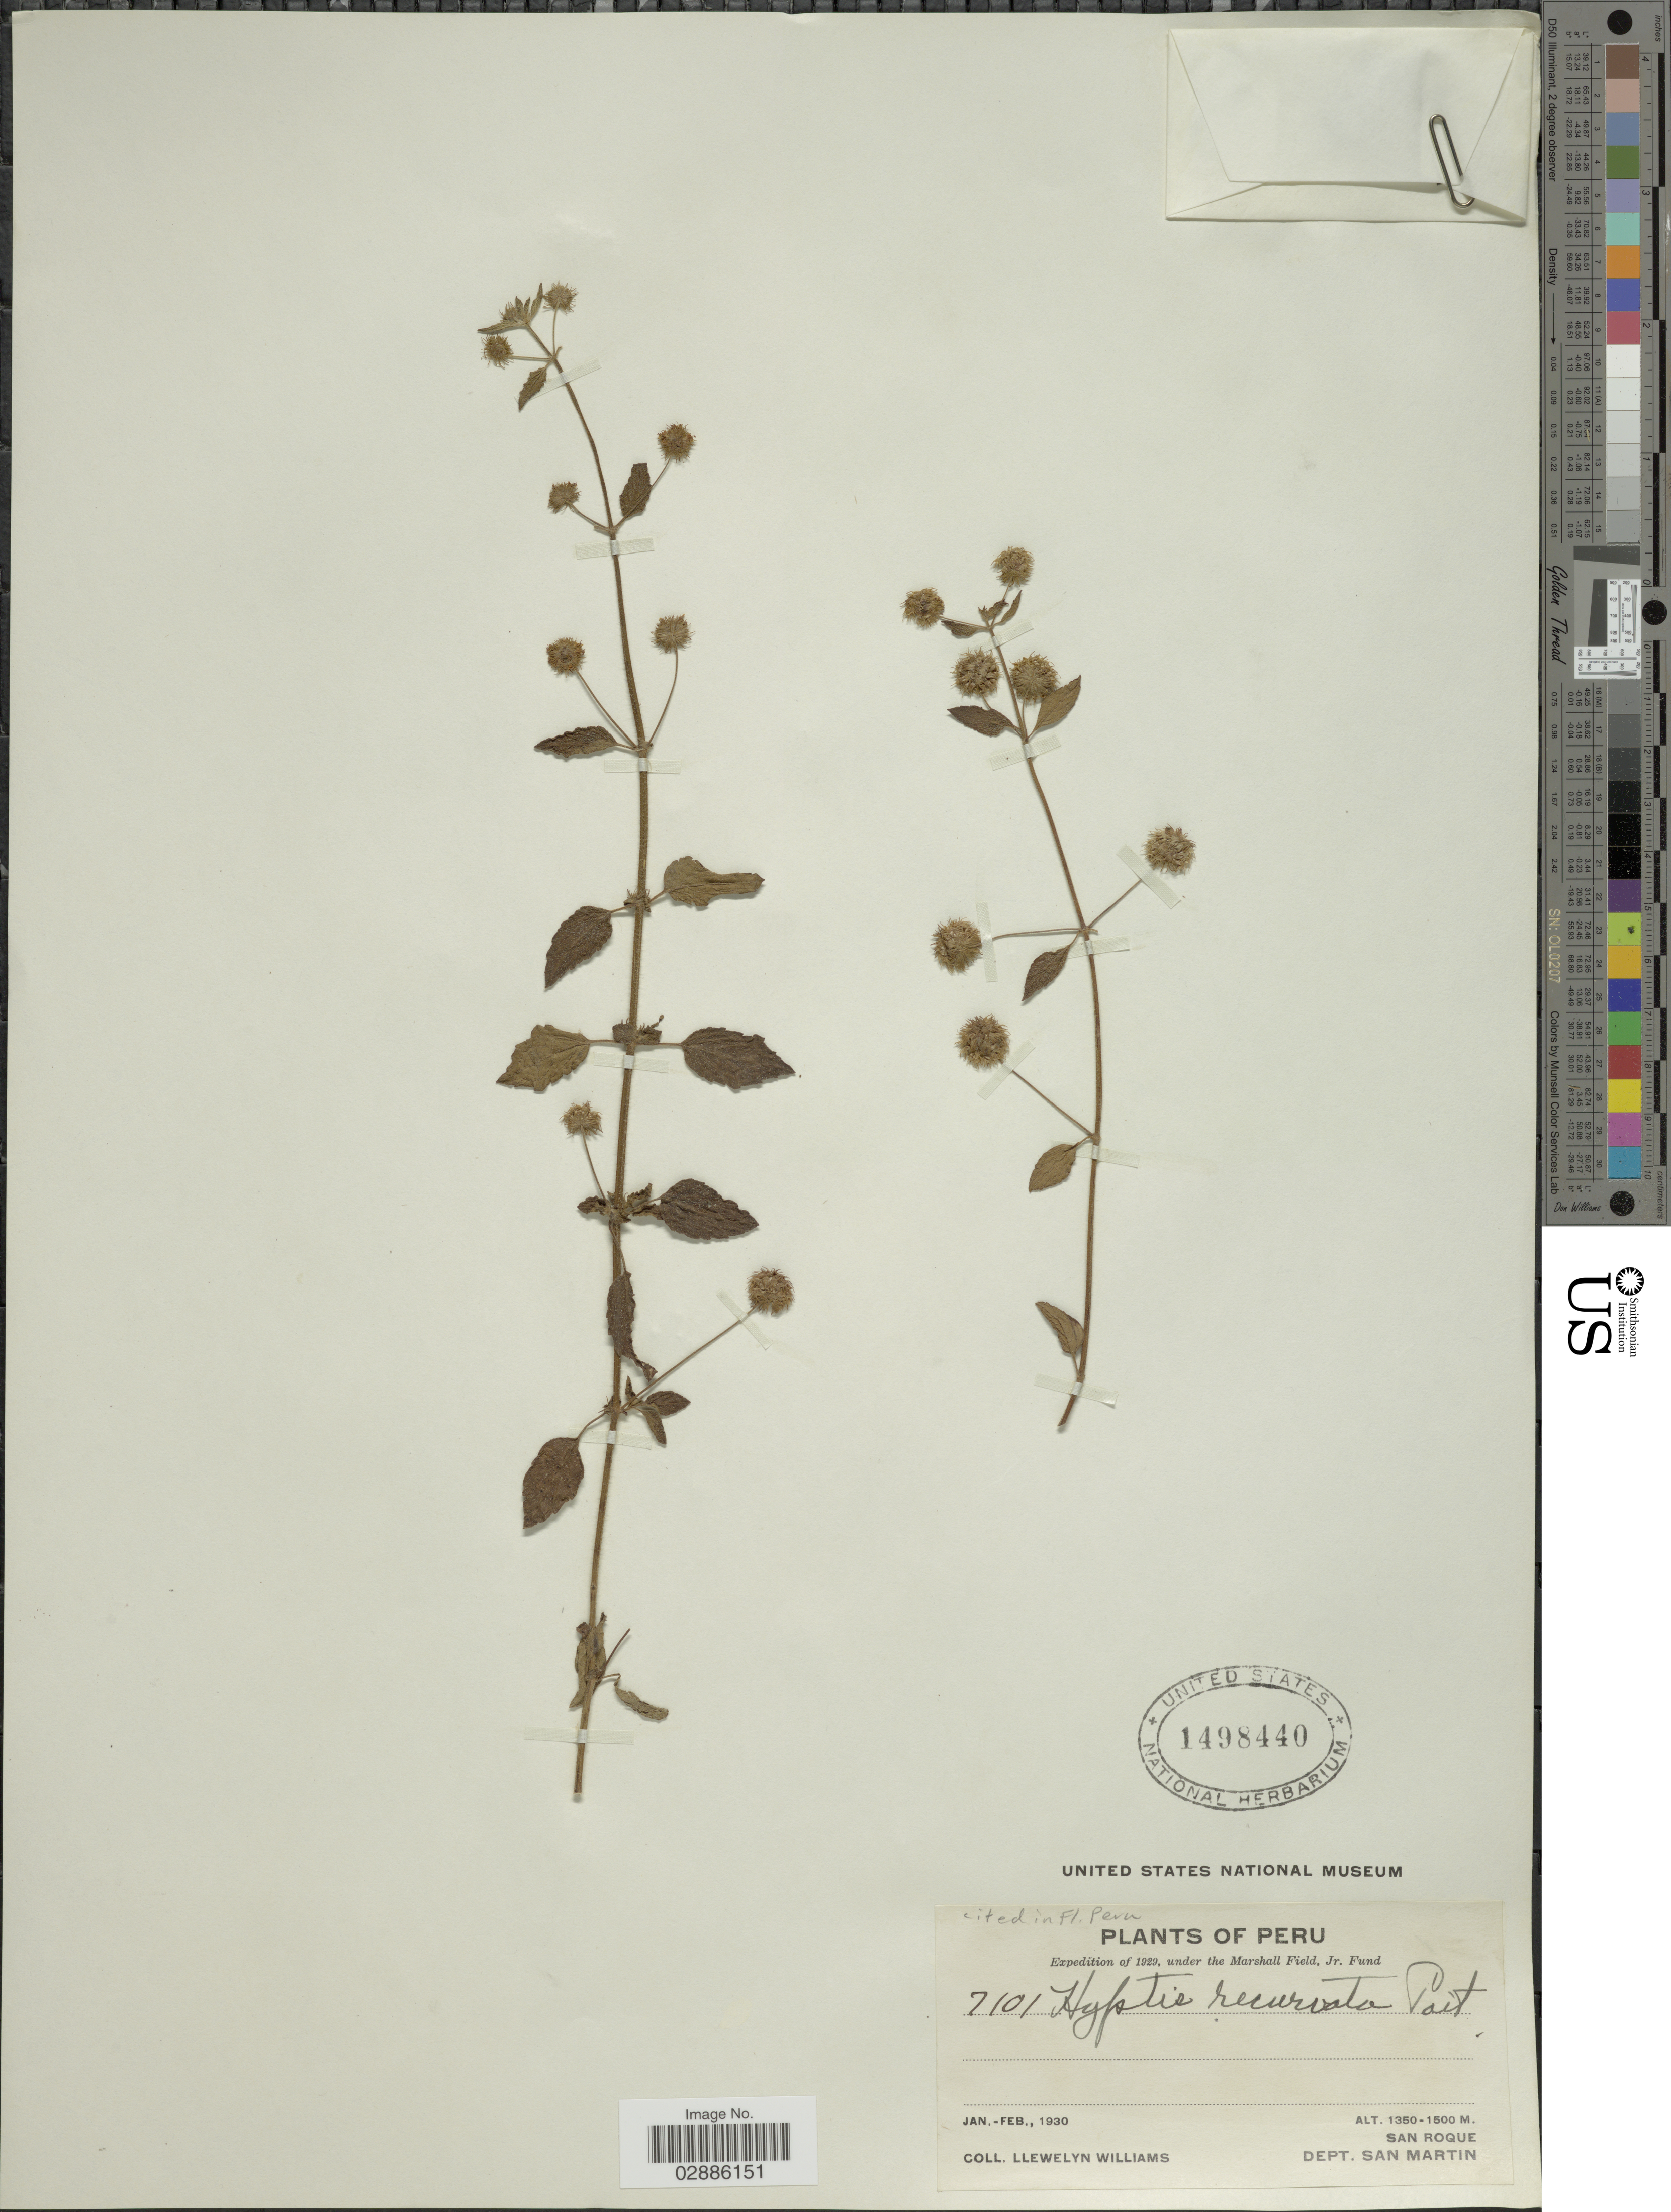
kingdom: Plantae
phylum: Tracheophyta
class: Magnoliopsida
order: Lamiales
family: Lamiaceae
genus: Hyptis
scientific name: Hyptis recurvata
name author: Poit.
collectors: Ll. Williams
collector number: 7101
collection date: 1930-01/1930-02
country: Peru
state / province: San Martín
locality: San Roque, Dept. San Martin.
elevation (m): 1350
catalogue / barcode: US 1498440